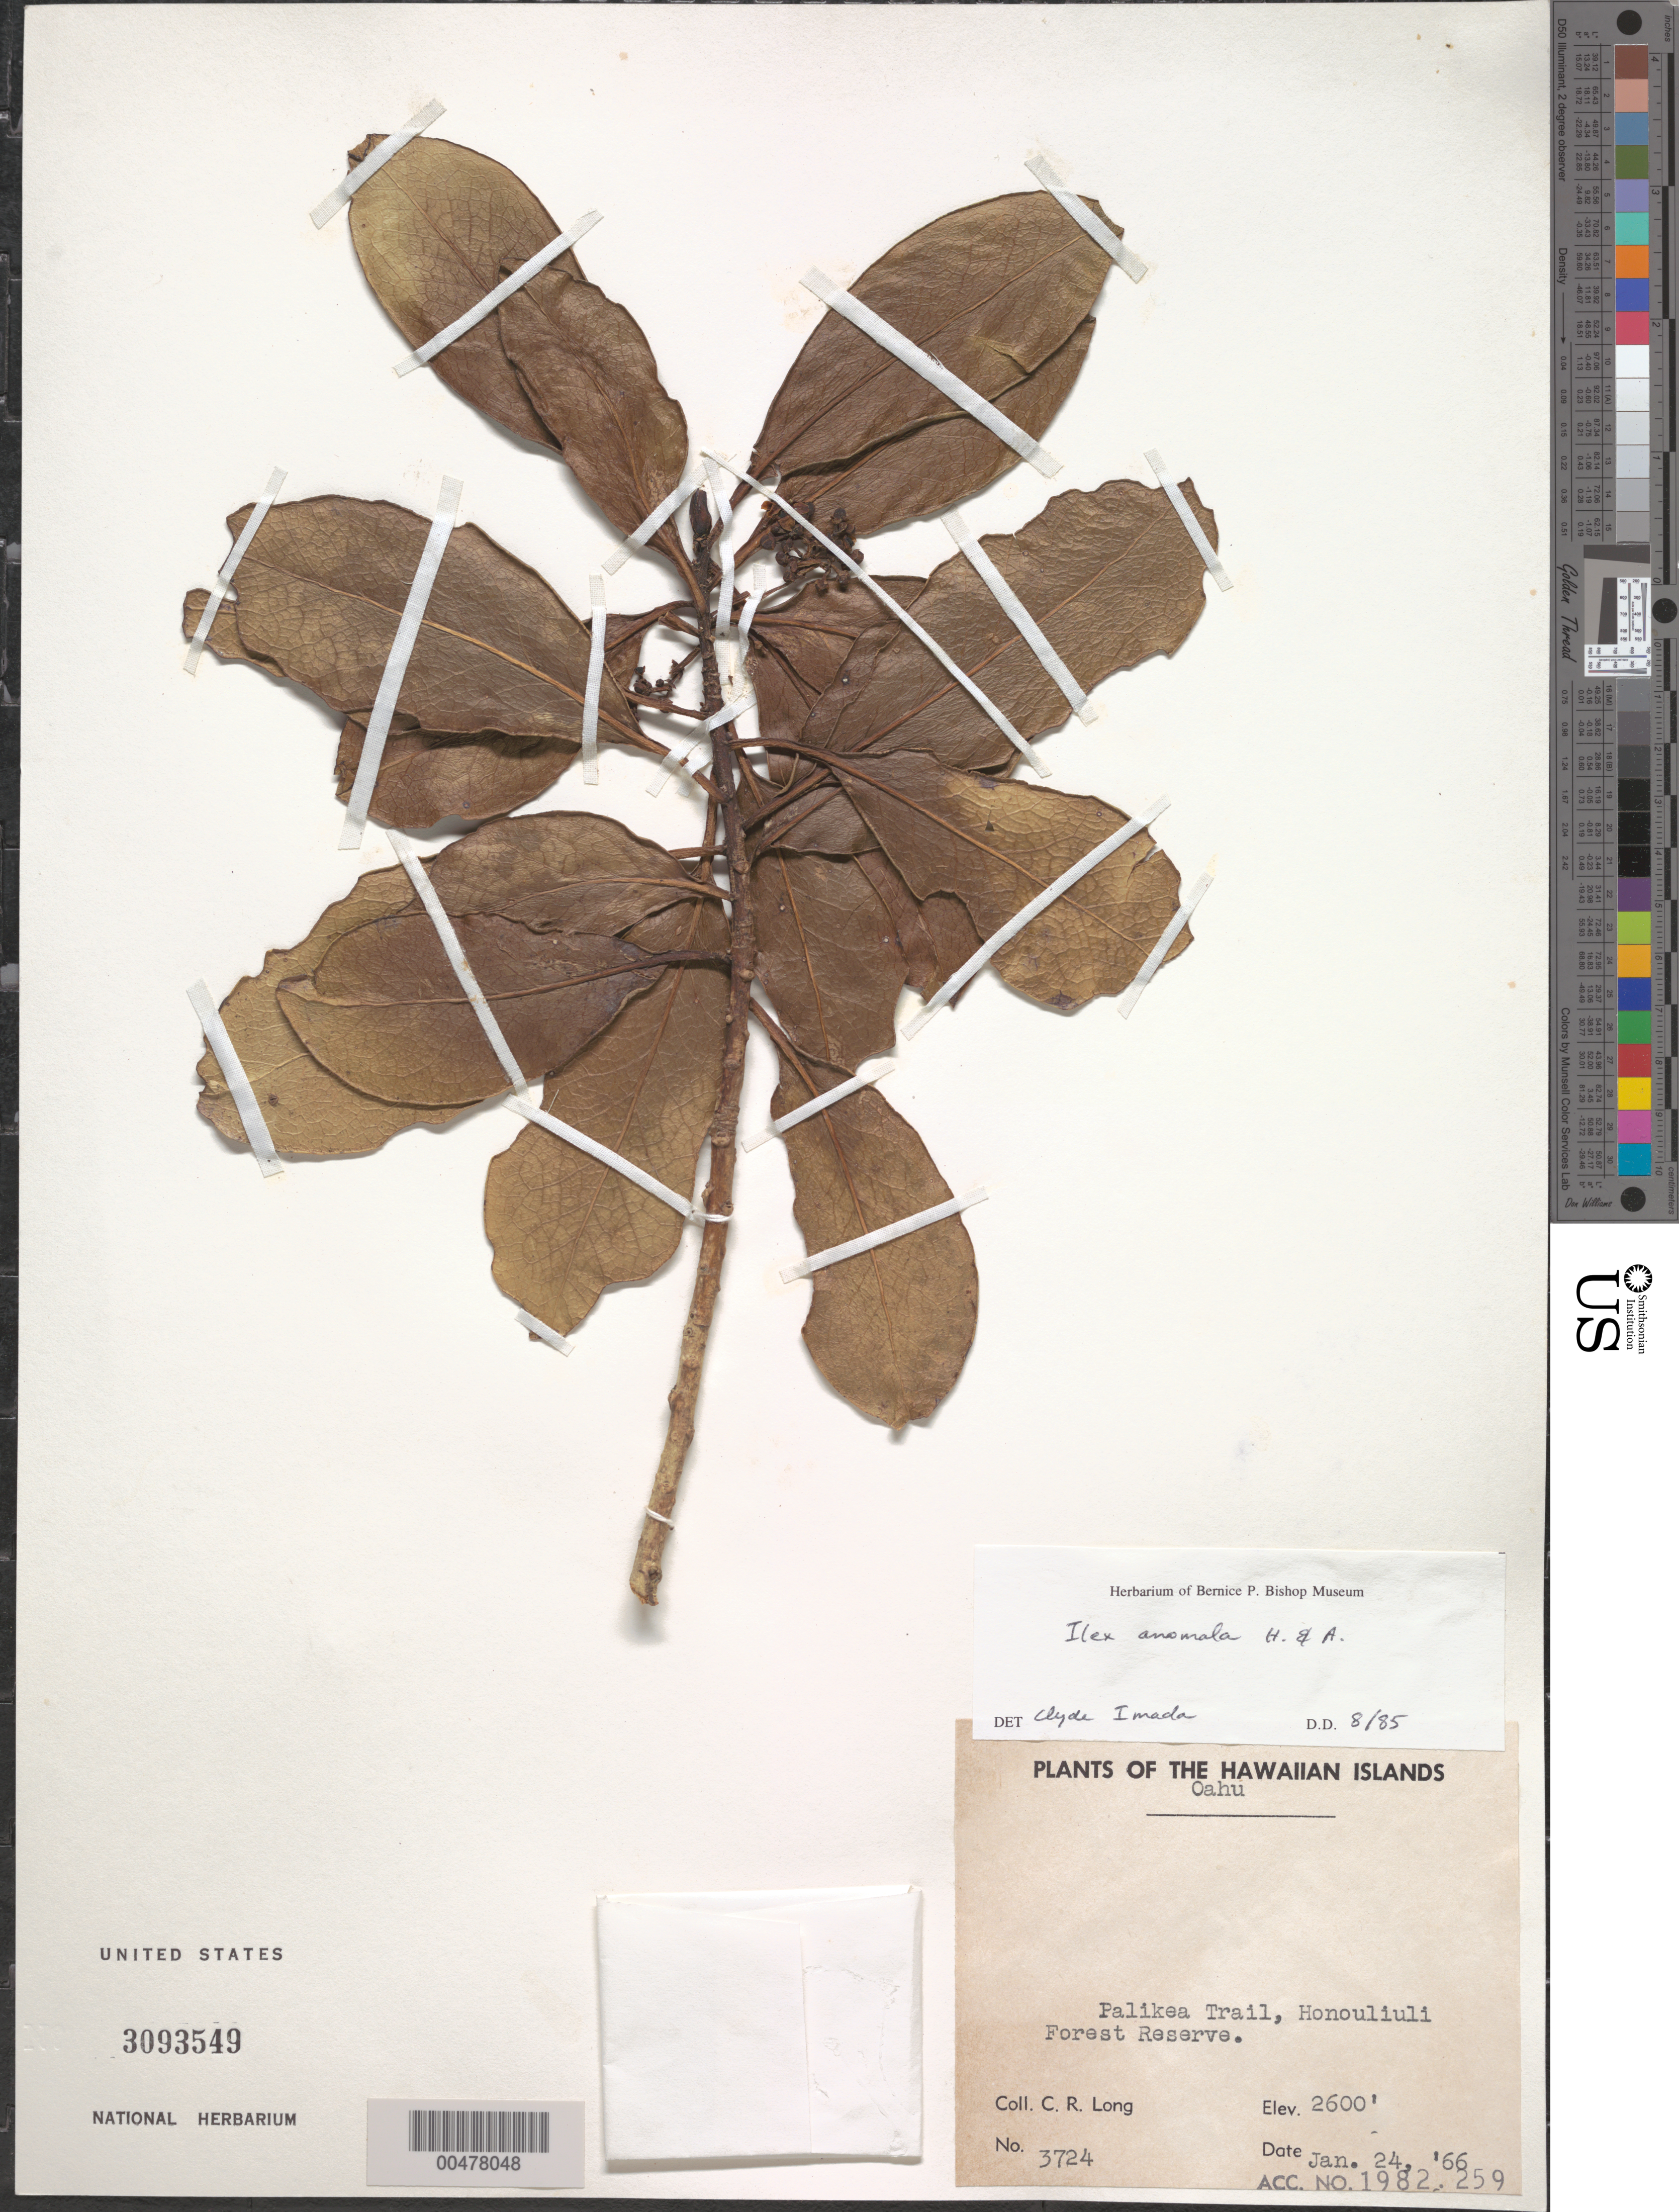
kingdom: Plantae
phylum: Tracheophyta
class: Magnoliopsida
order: Aquifoliales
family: Aquifoliaceae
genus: Ilex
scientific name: Ilex anomala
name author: Hook. & Arn.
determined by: Imada, C. T.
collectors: C. Long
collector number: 3724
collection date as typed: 24 Jan 1966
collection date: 1966-01-24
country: United States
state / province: Hawaii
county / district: Honolulu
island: Oahu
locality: Palikea Trail, Honouliuli For Res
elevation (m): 792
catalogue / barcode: US 3093549